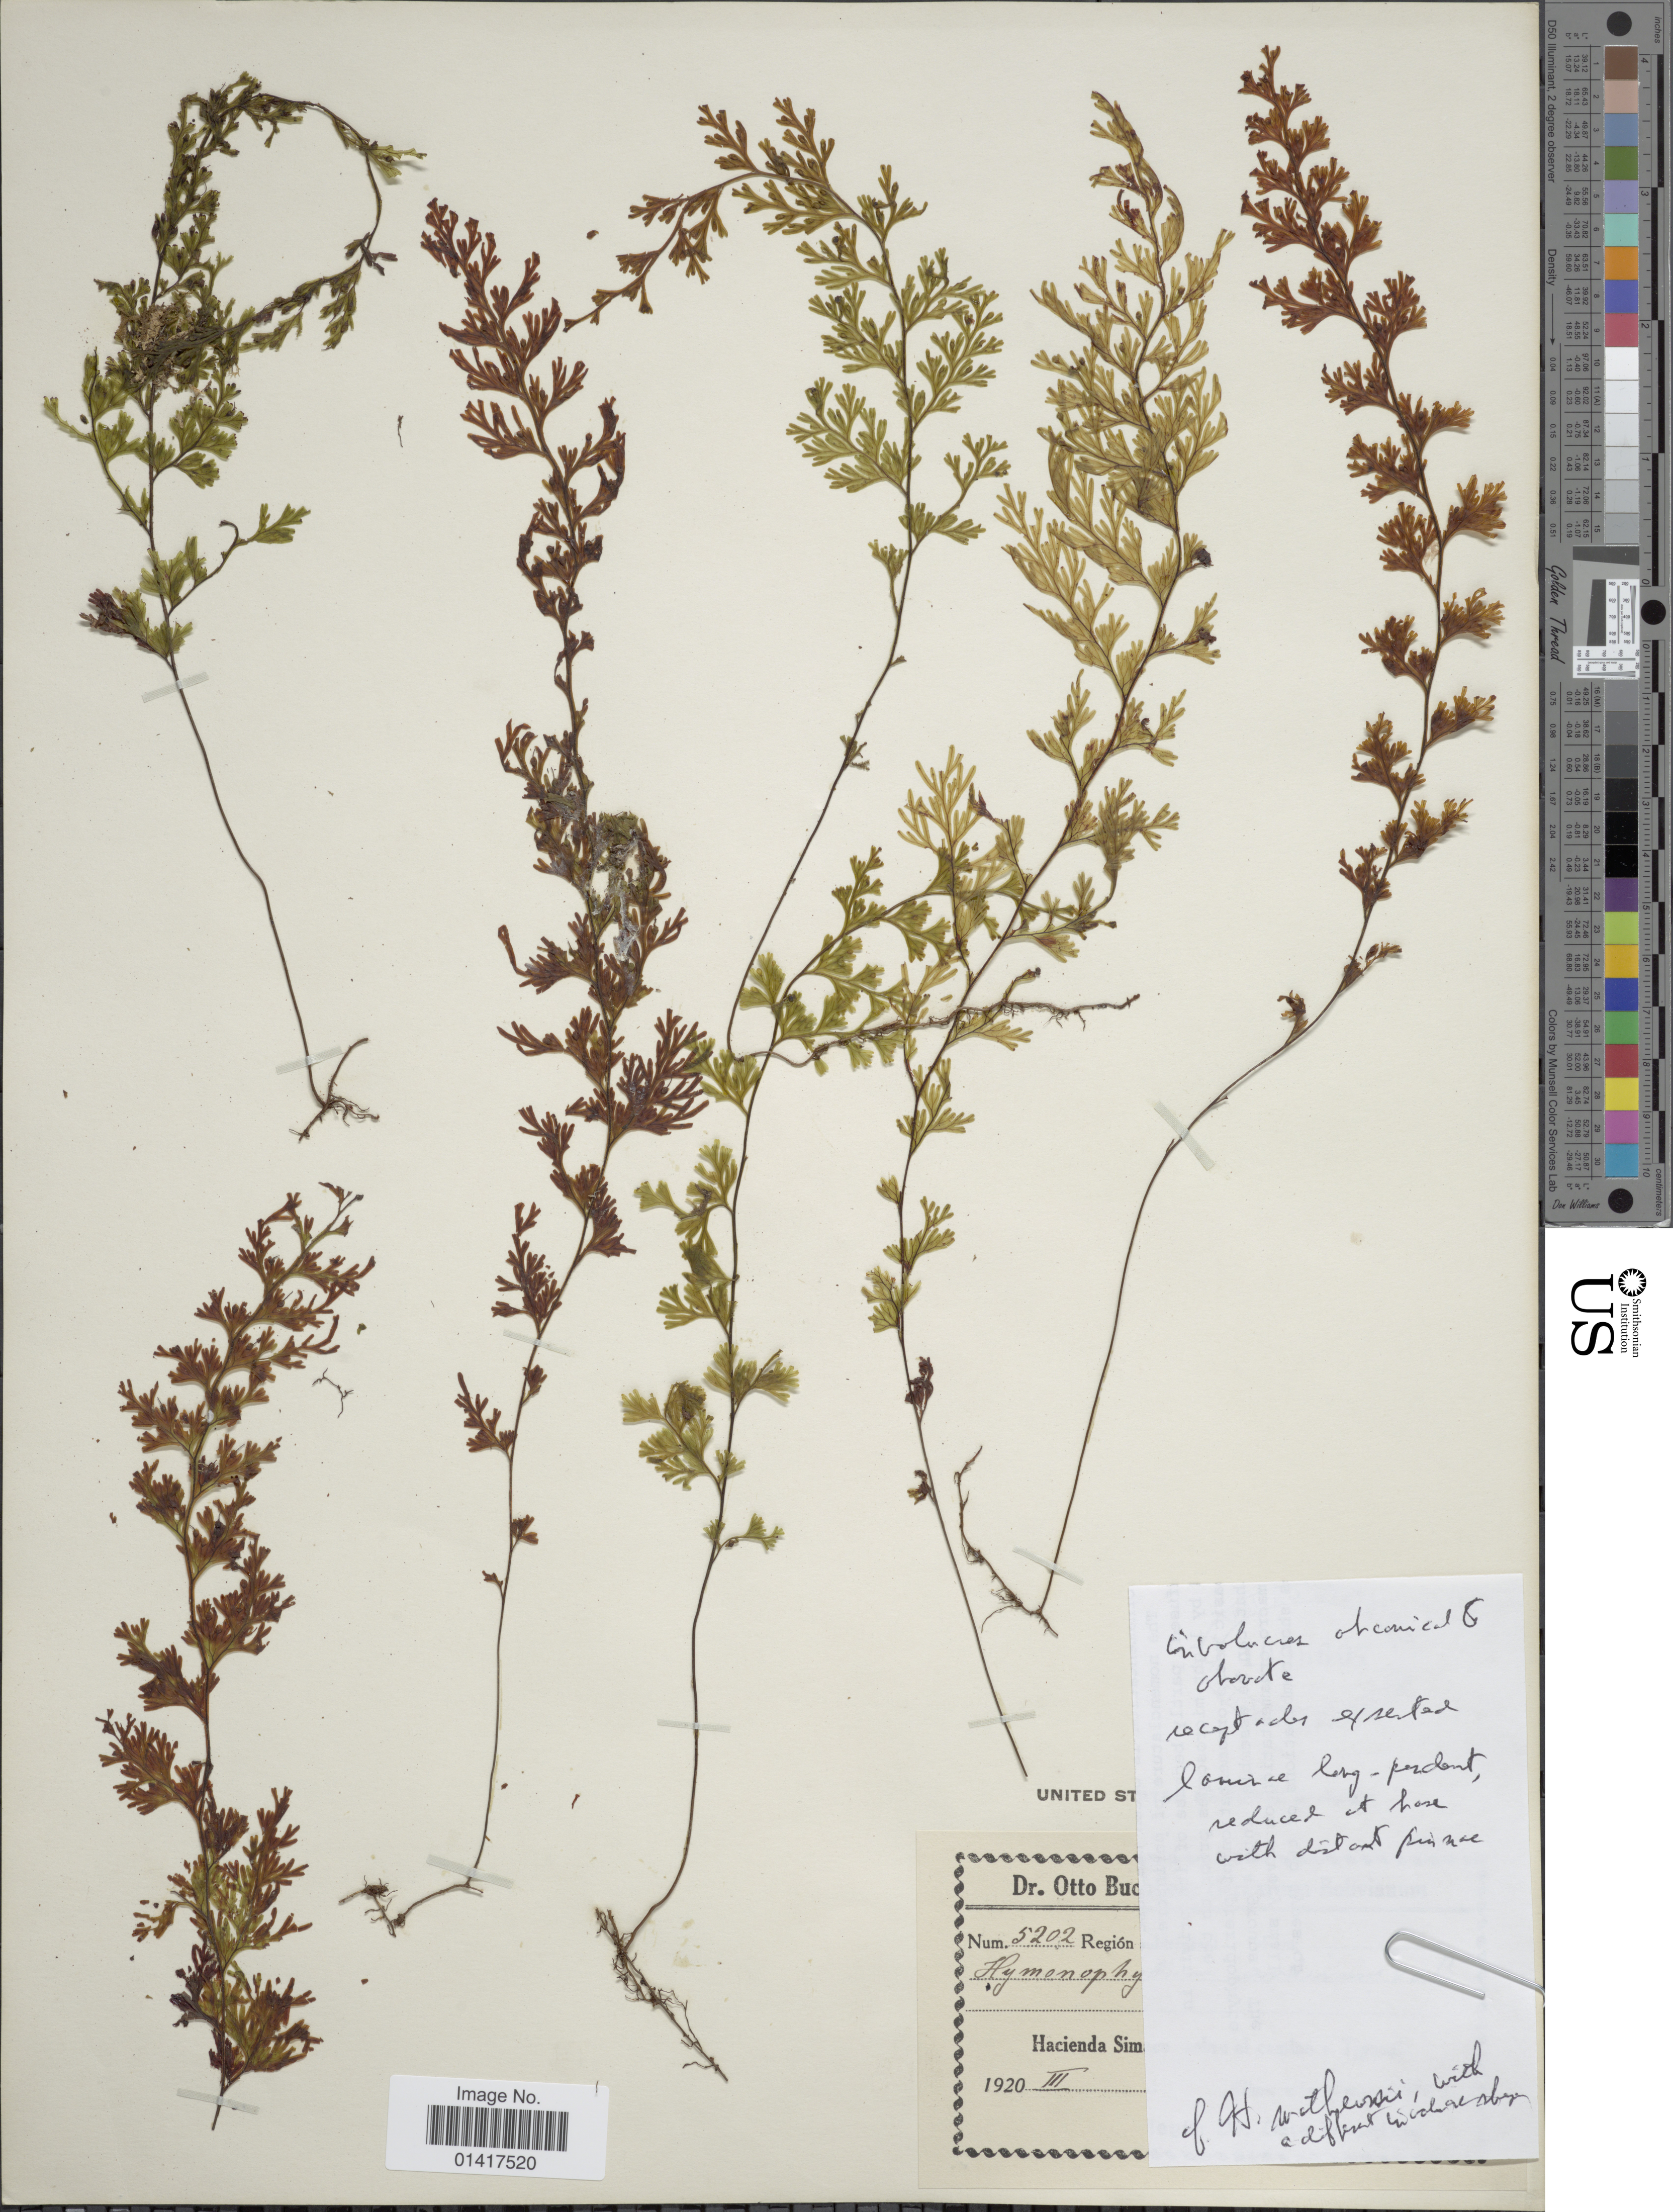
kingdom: Plantae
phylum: Tracheophyta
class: Polypodiopsida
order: Hymenophyllales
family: Hymenophyllaceae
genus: Hymenophyllum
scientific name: Hymenophyllum sp.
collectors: O. Buchtien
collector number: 5202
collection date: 1920-03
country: Bolivia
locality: Hacienda Simaco